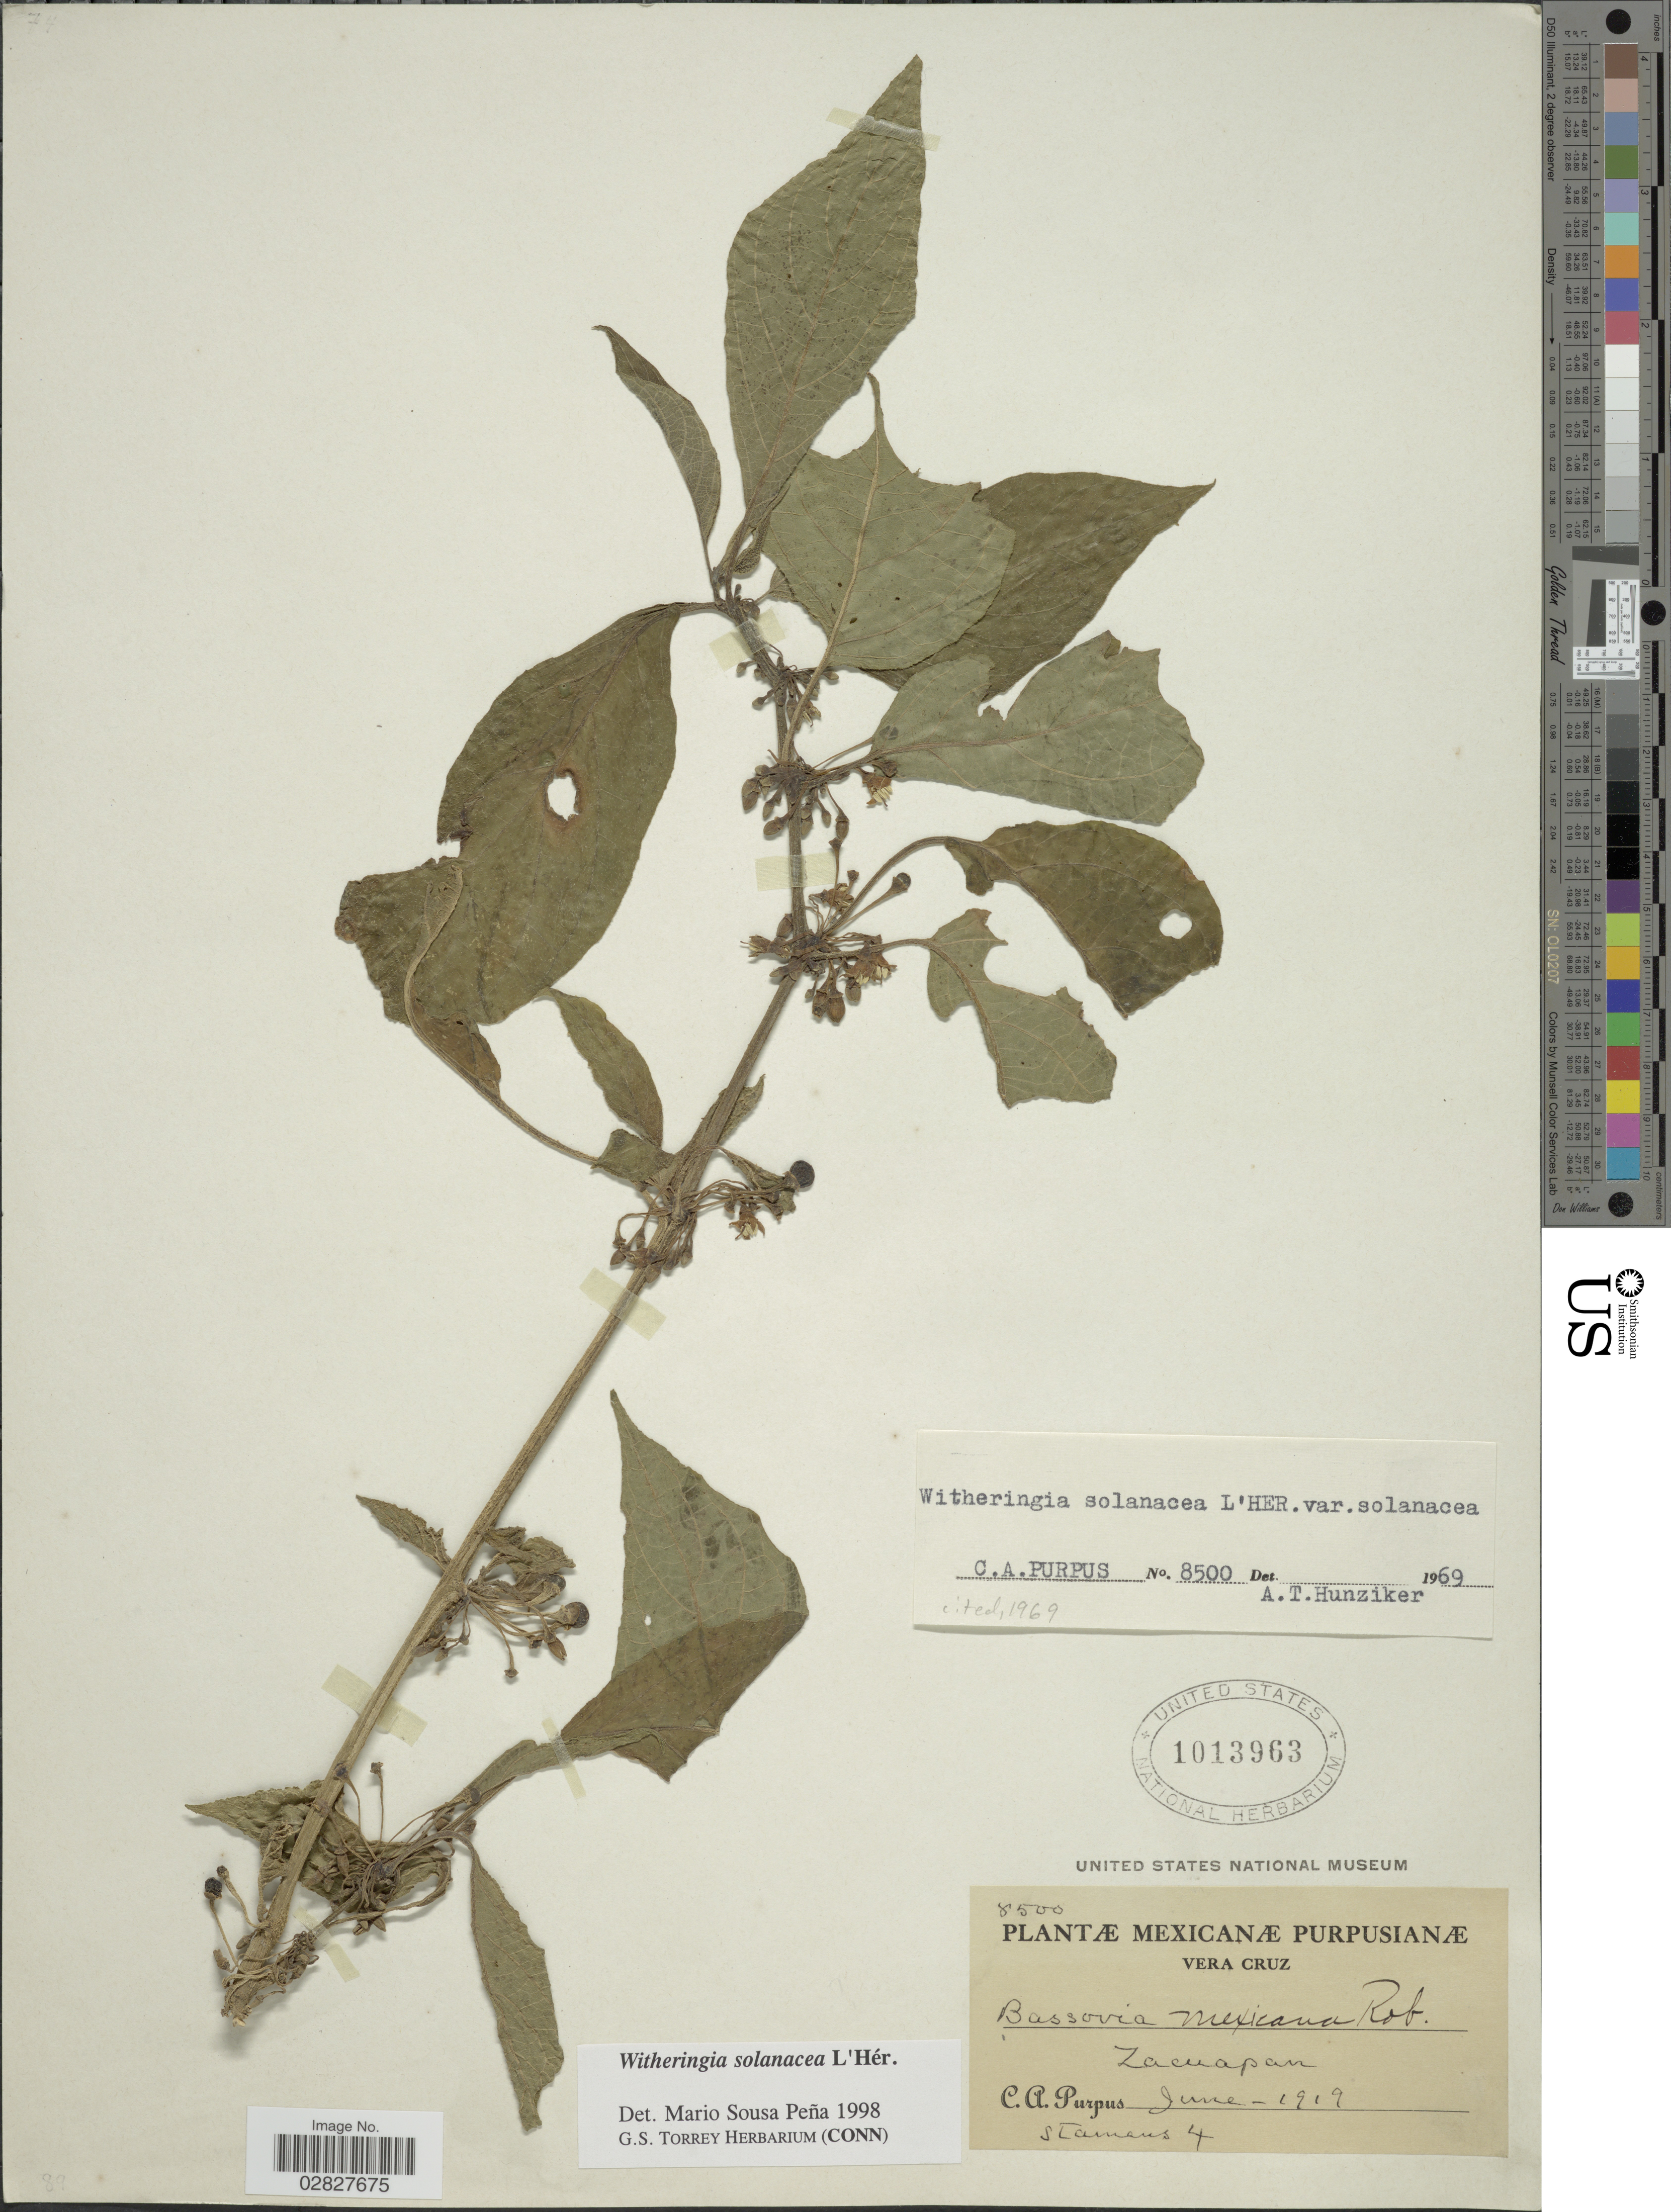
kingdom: Plantae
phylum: Tracheophyta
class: Magnoliopsida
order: Solanales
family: Solanaceae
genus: Witheringia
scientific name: Witheringia solanacea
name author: L'Hér.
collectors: C. A. Purpus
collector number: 4?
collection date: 1919-06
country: Mexico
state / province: Veracruz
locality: Zacuapan.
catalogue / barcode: US 1013963